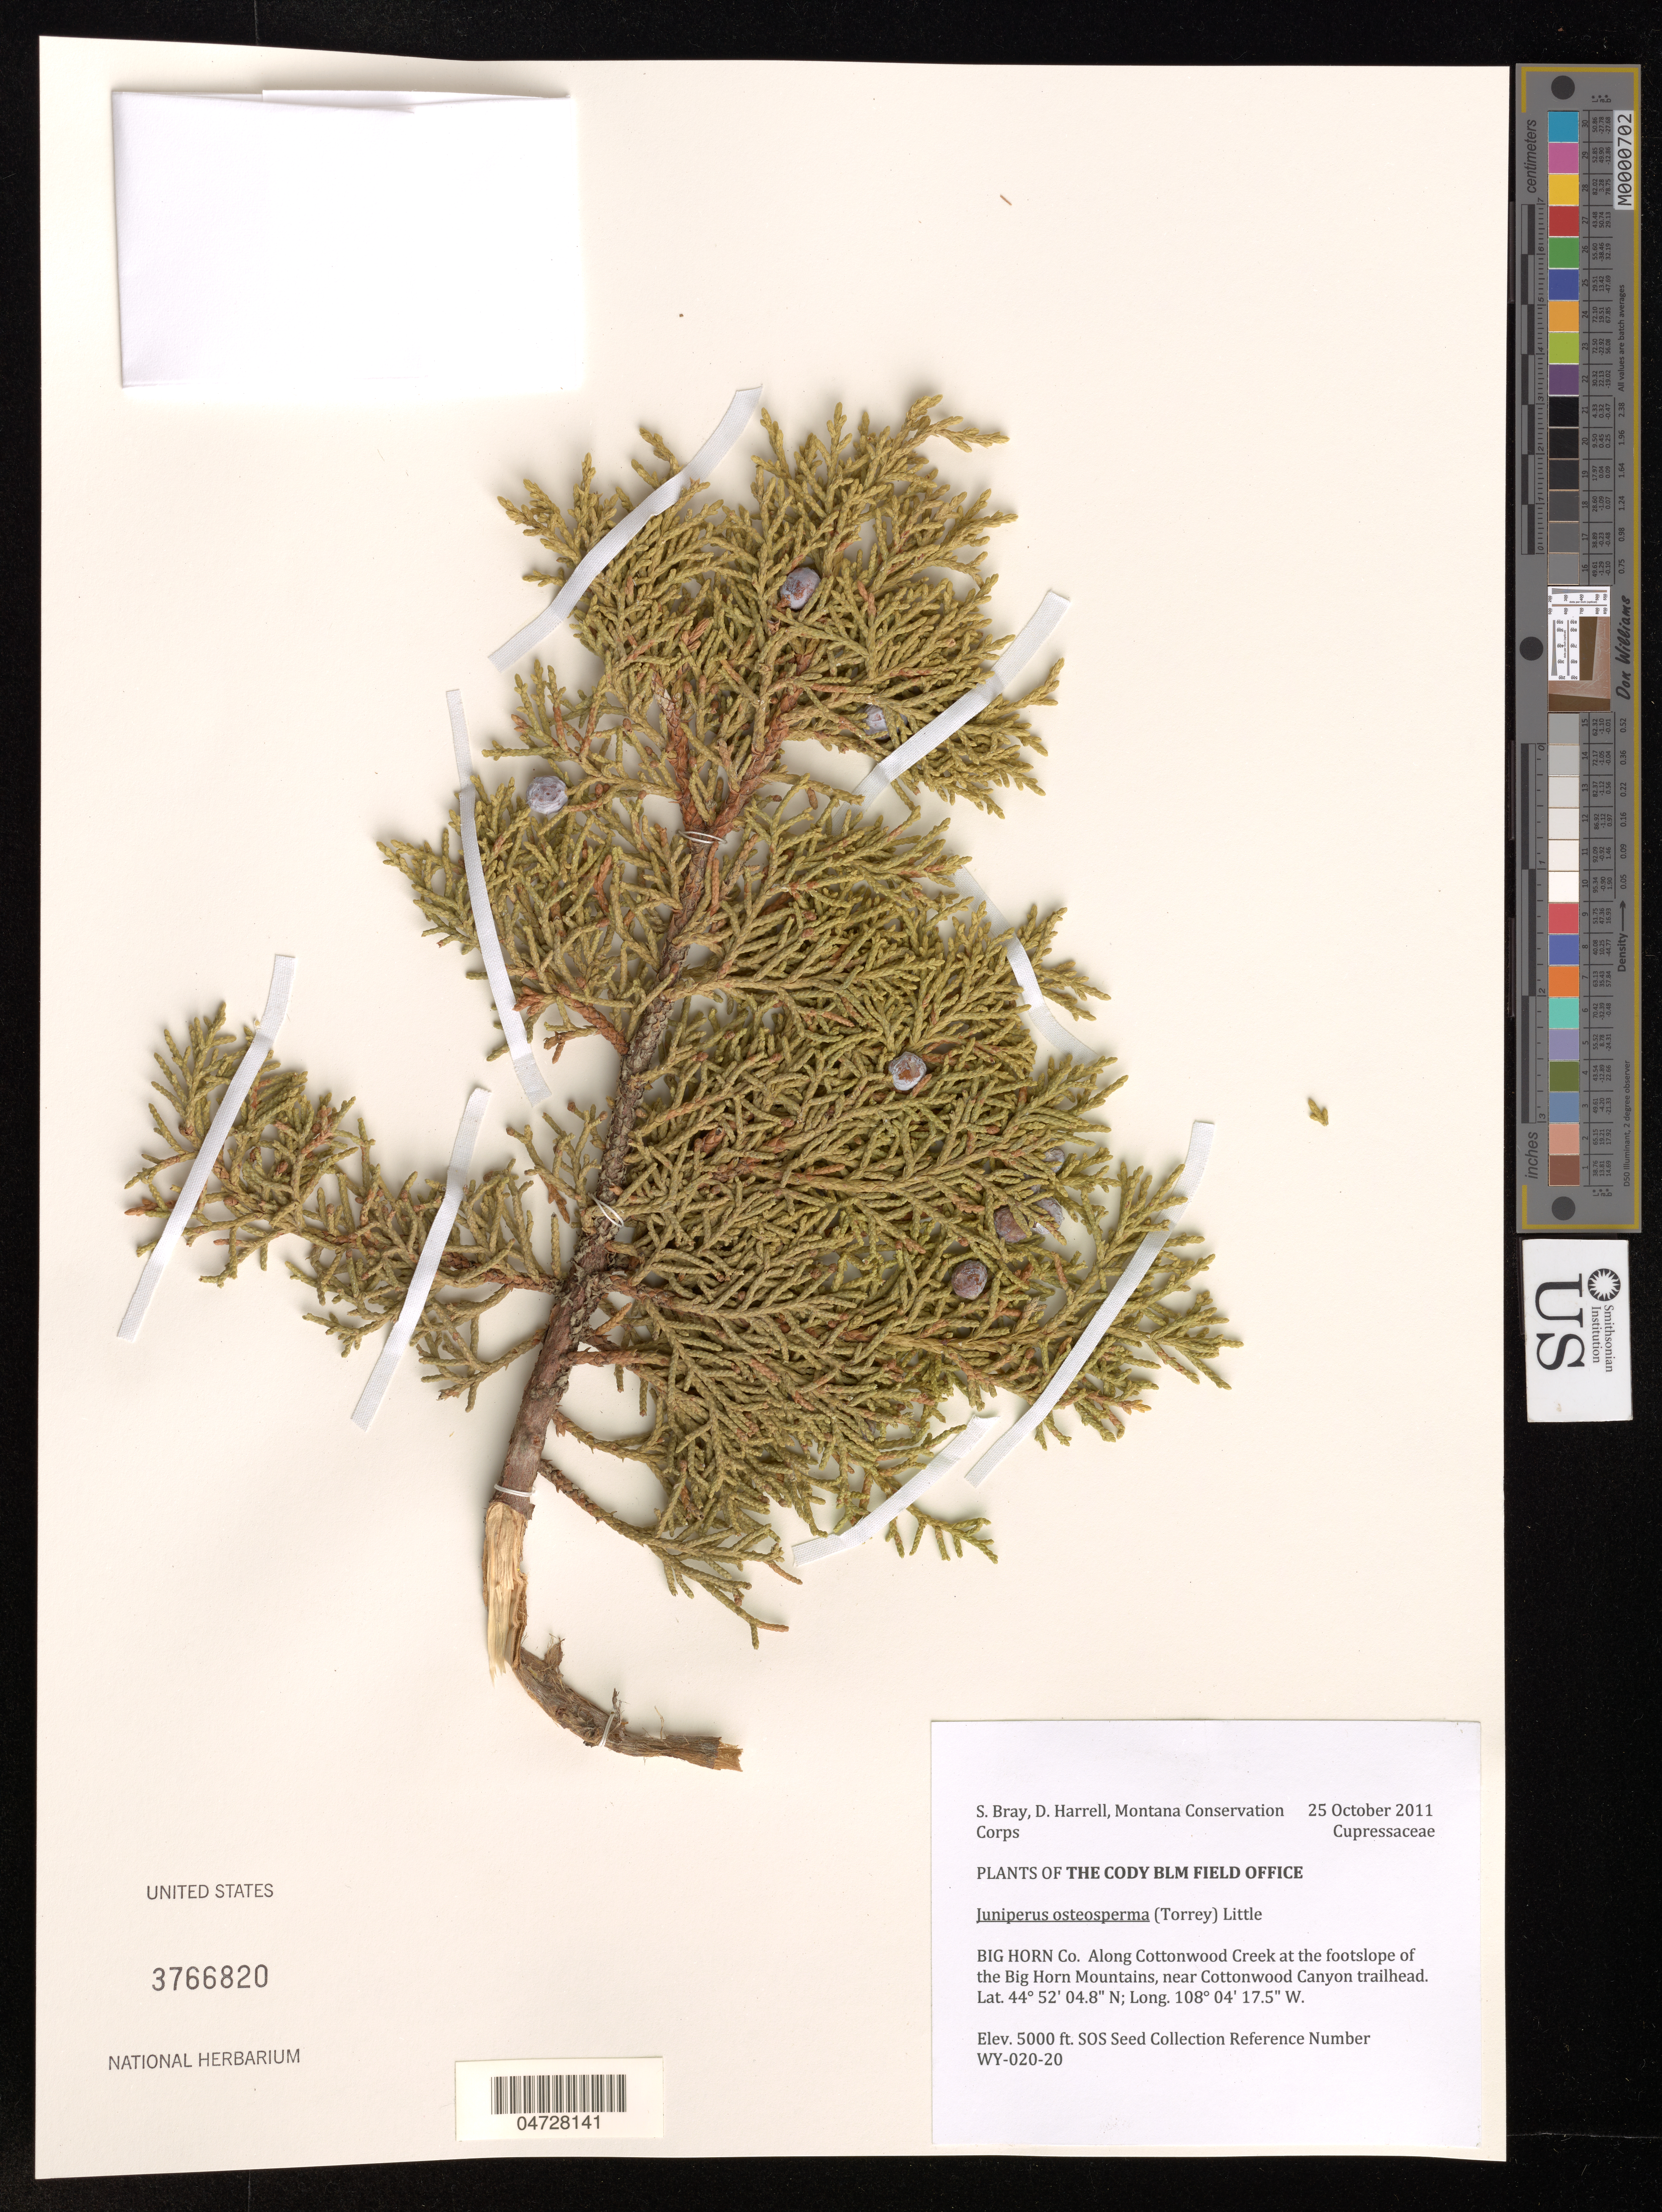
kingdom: Plantae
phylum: Tracheophyta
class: Pinopsida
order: Pinales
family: Cupressaceae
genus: Juniperus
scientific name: Juniperus osteosperma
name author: (Torr.) Little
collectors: S. Bray, D. Harrell & Montana Conservation Corps.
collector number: WY-020-20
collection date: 2011-10-25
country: United States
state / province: Wyoming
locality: The Cody BLM Field Office. Bg Horn Co. Along Cottonwood Creek at the footslope of the Big Horn Mountains, near Cottonwood Canyon trailhead.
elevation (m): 1524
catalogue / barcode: US 3766820